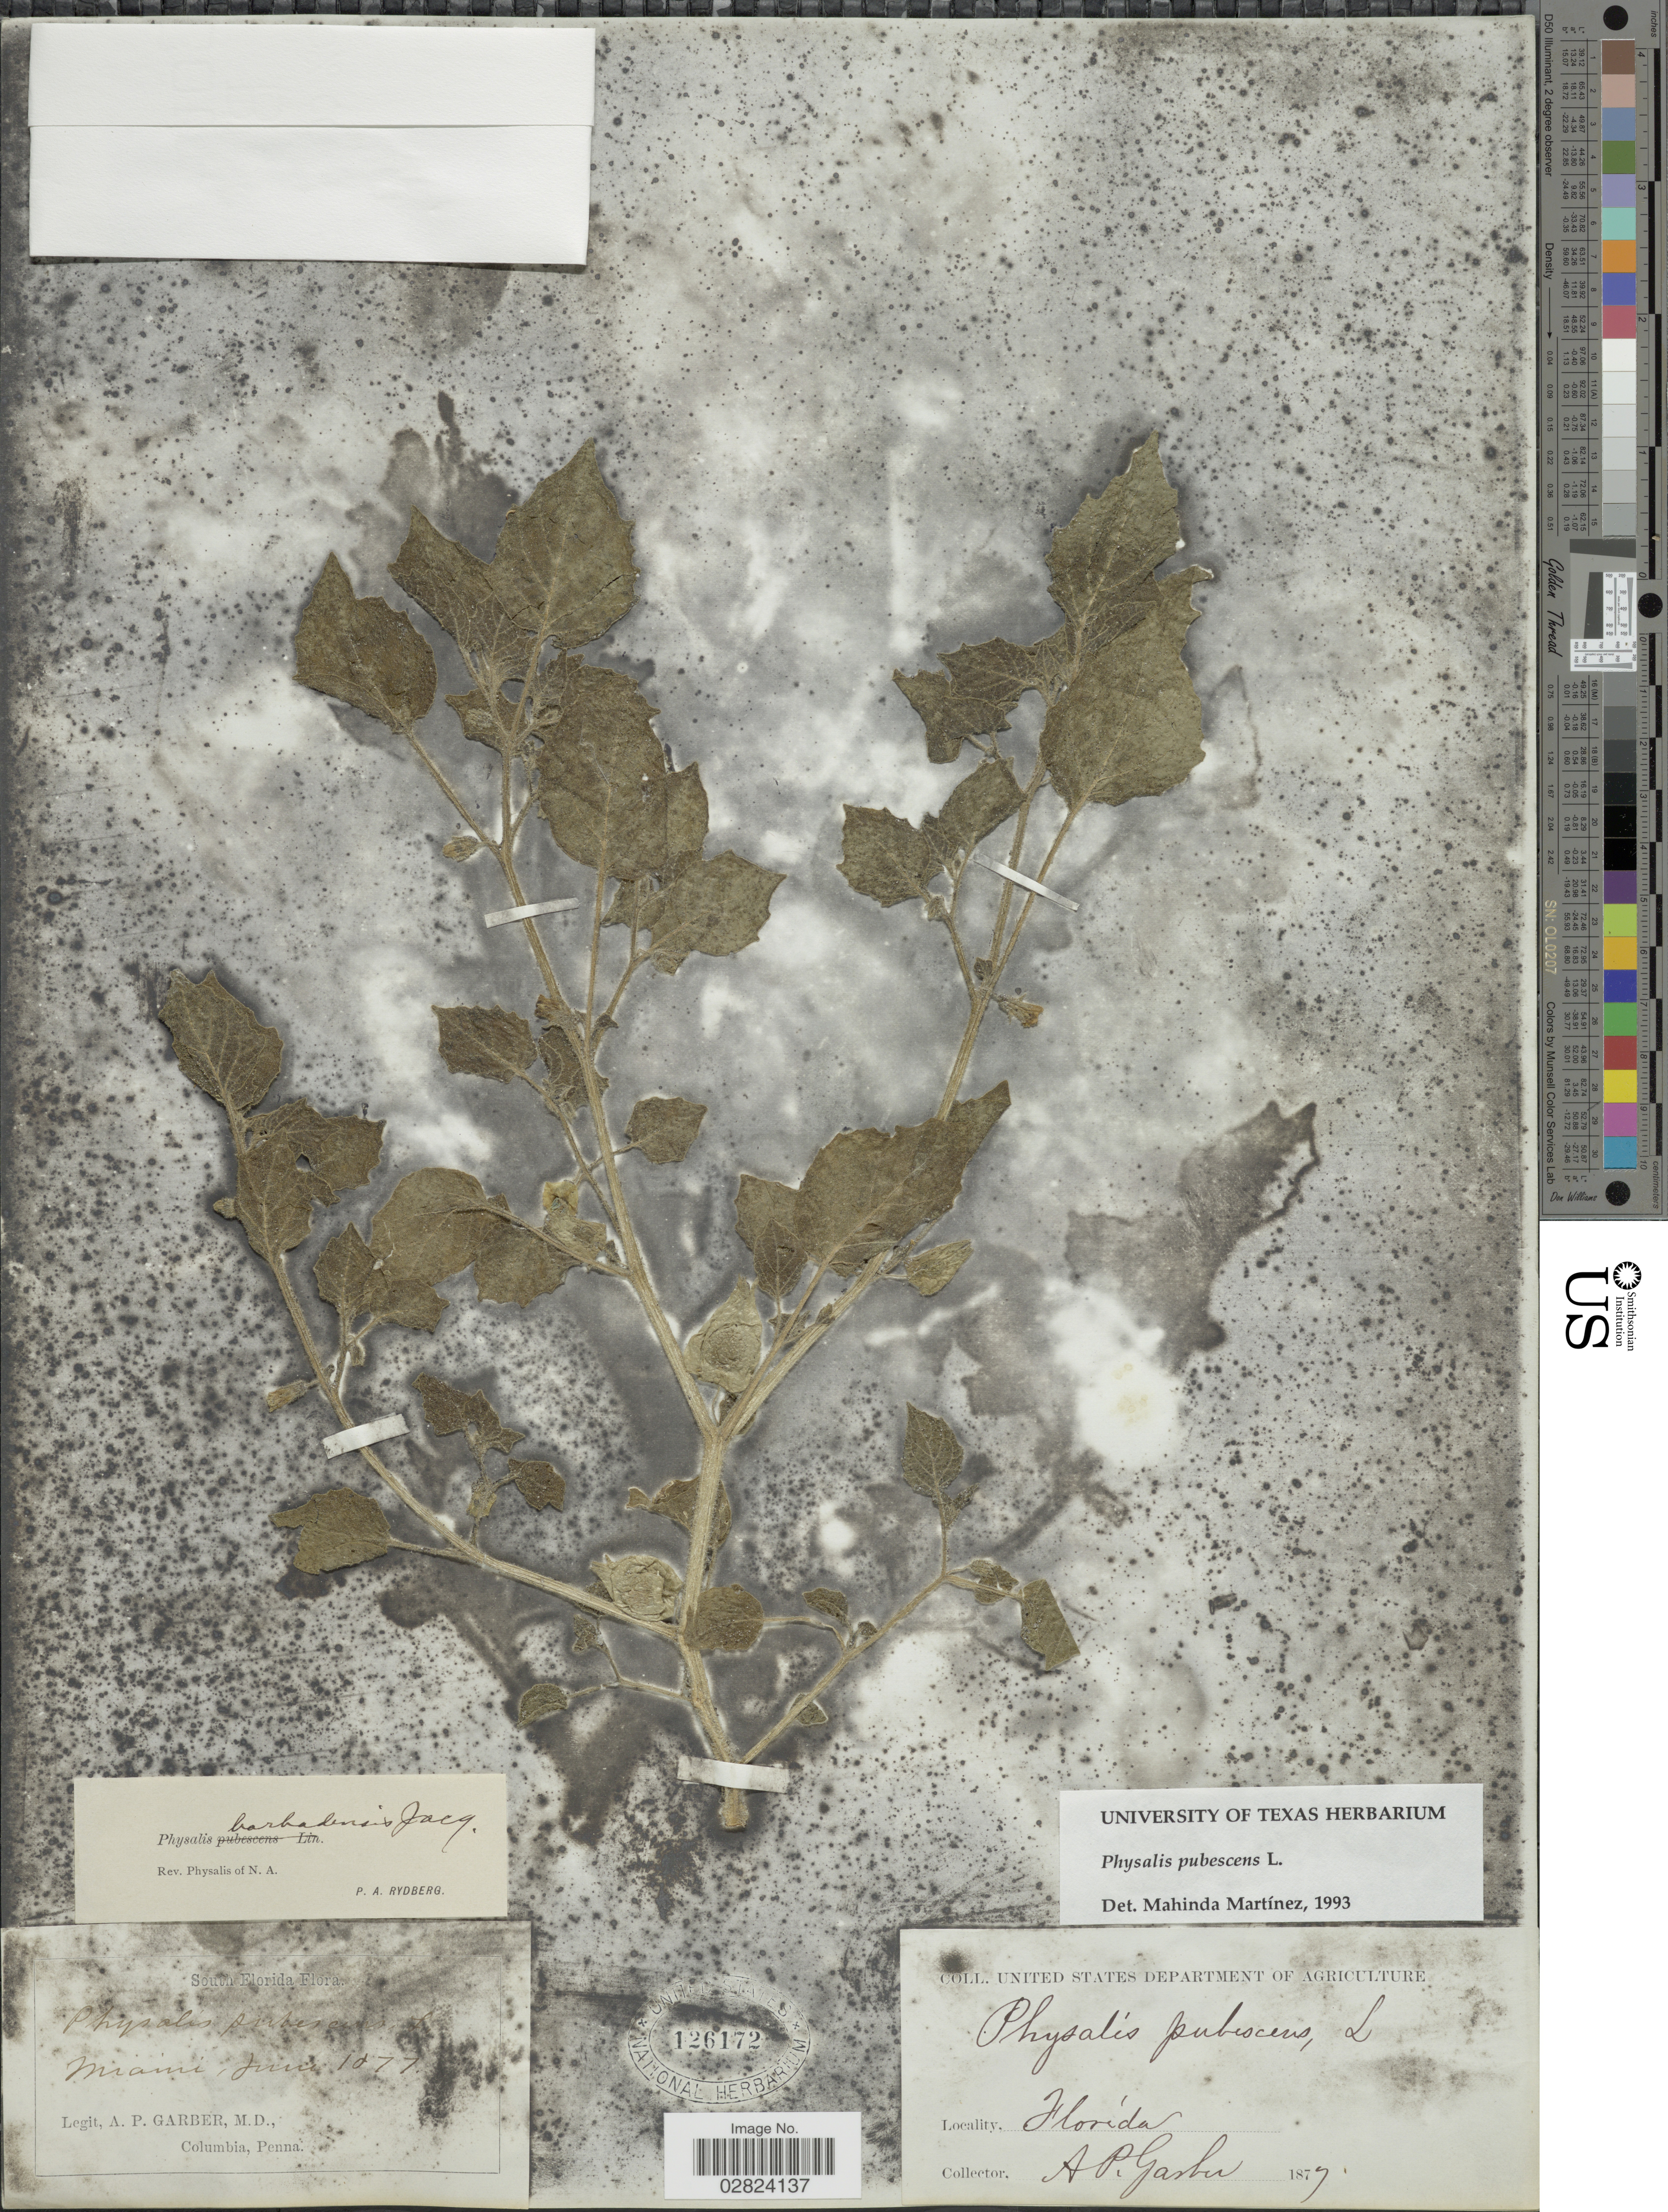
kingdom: Plantae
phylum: Tracheophyta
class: Magnoliopsida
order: Solanales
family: Solanaceae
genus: Physalis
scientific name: Physalis pubescens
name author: L.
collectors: A. P. Garber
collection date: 1879-06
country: United States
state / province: Florida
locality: South Florida. Miami.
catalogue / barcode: US 126172